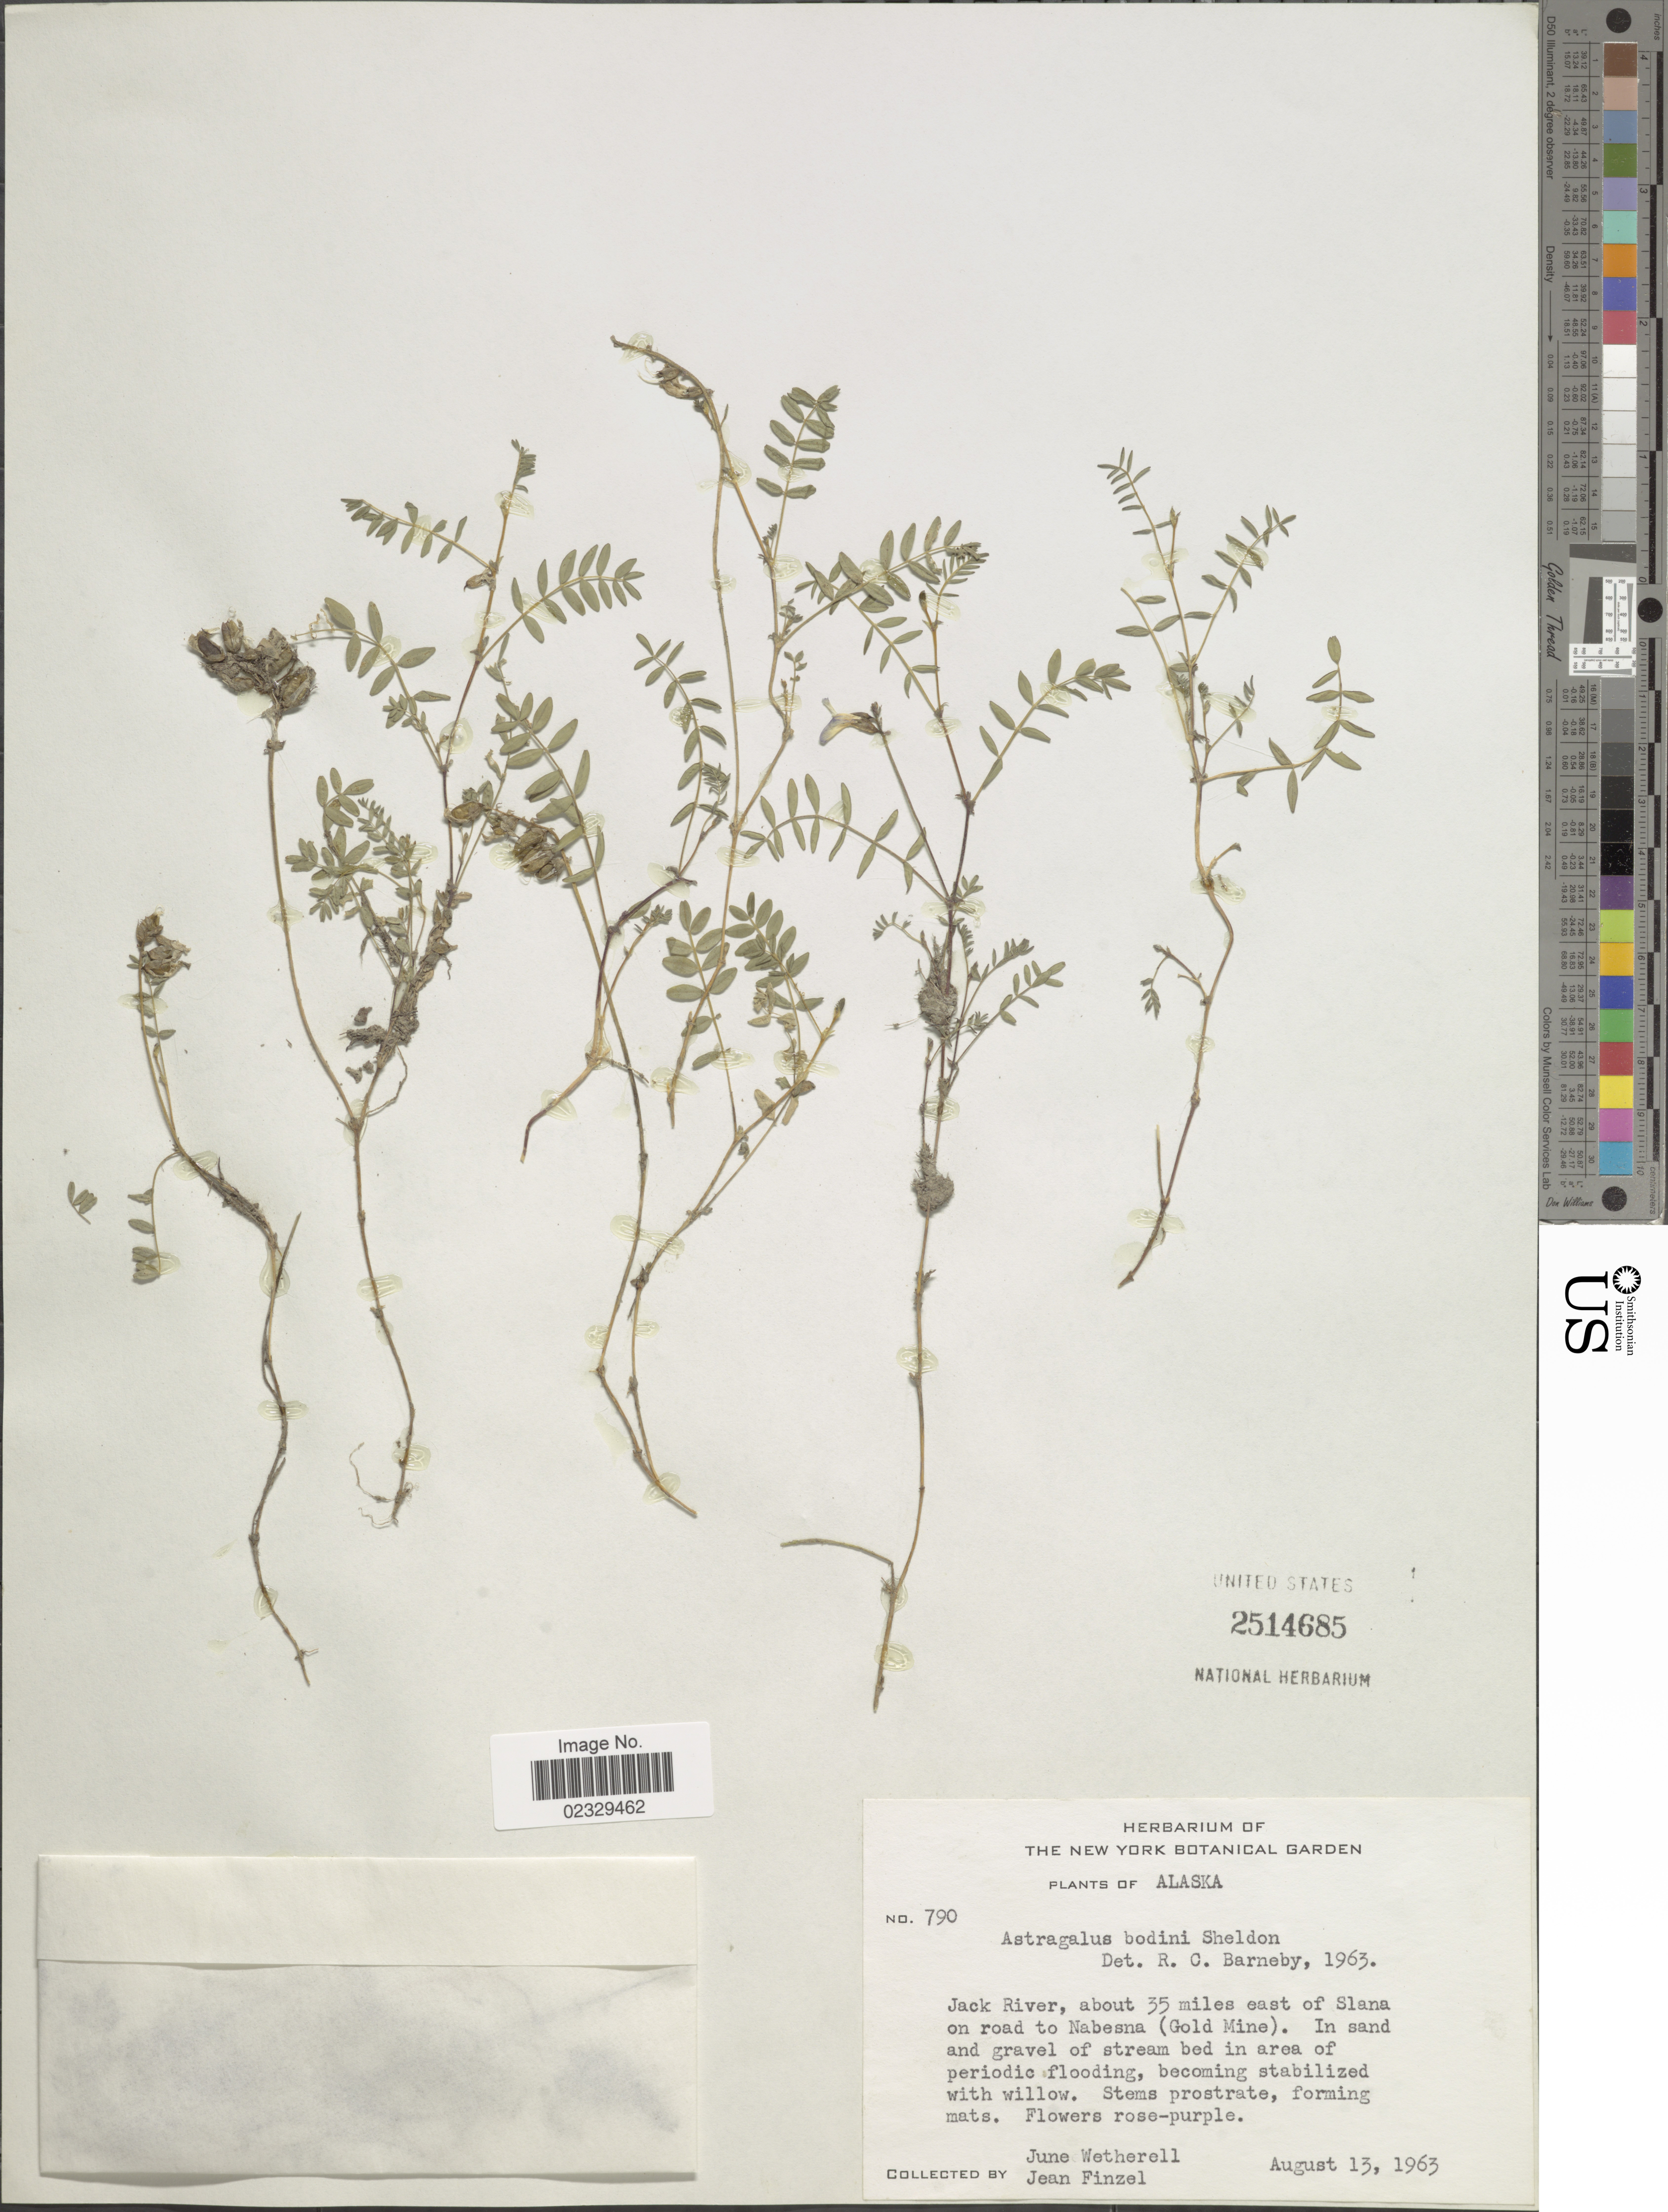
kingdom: Plantae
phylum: Tracheophyta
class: Magnoliopsida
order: Fabales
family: Fabaceae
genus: Astragalus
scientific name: Astragalus bodinii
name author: E. Sheld.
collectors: J. Wetherell & J. Finzel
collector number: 790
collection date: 1963-08-13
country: United States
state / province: Alaska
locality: Jack River, about 35 miles east of Slana on road to Nabesna (Gold Mine)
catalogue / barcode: US 2514685